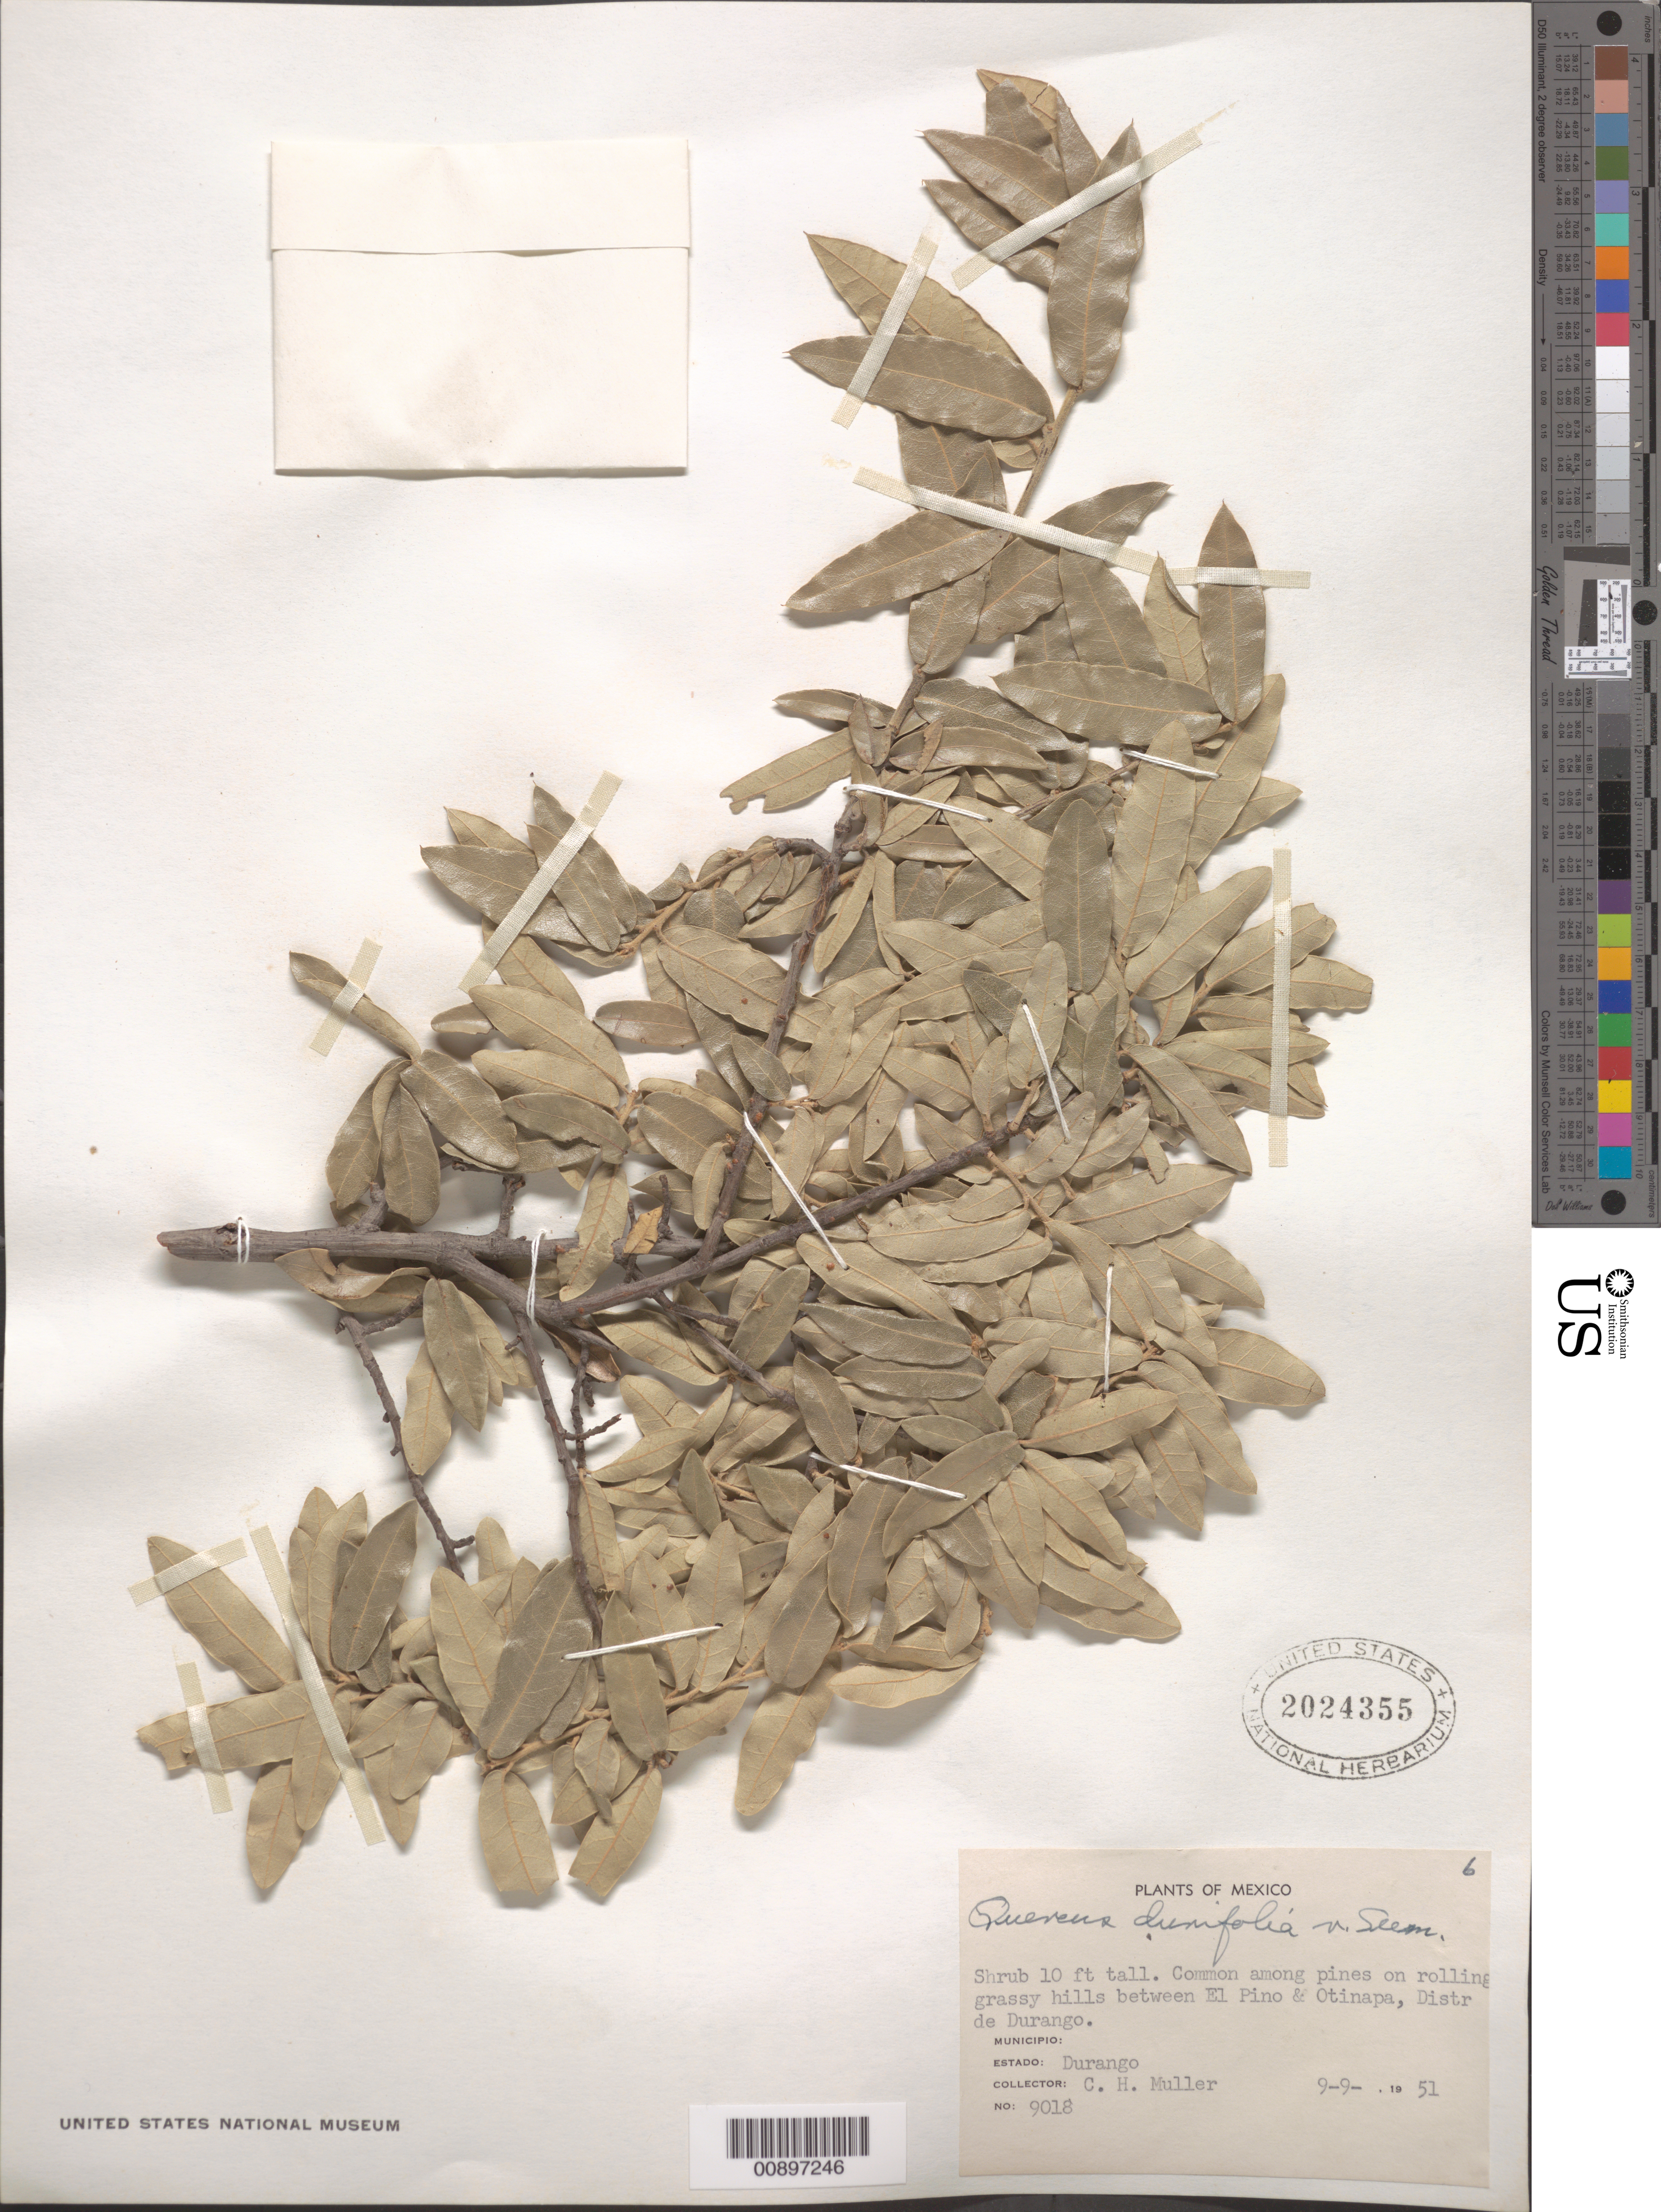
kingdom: Plantae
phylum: Tracheophyta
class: Magnoliopsida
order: Fagales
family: Fagaceae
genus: Quercus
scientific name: Quercus durifolia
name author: Seemen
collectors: C. H. Muller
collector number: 9018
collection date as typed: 09 Sep 1951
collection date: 1951-09-09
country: Mexico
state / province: Durango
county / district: Durango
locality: Between El Pino & Otinapa, Distr. de Durango, Durango.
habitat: Among pines on rolling grassy hills.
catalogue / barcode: US 2024355